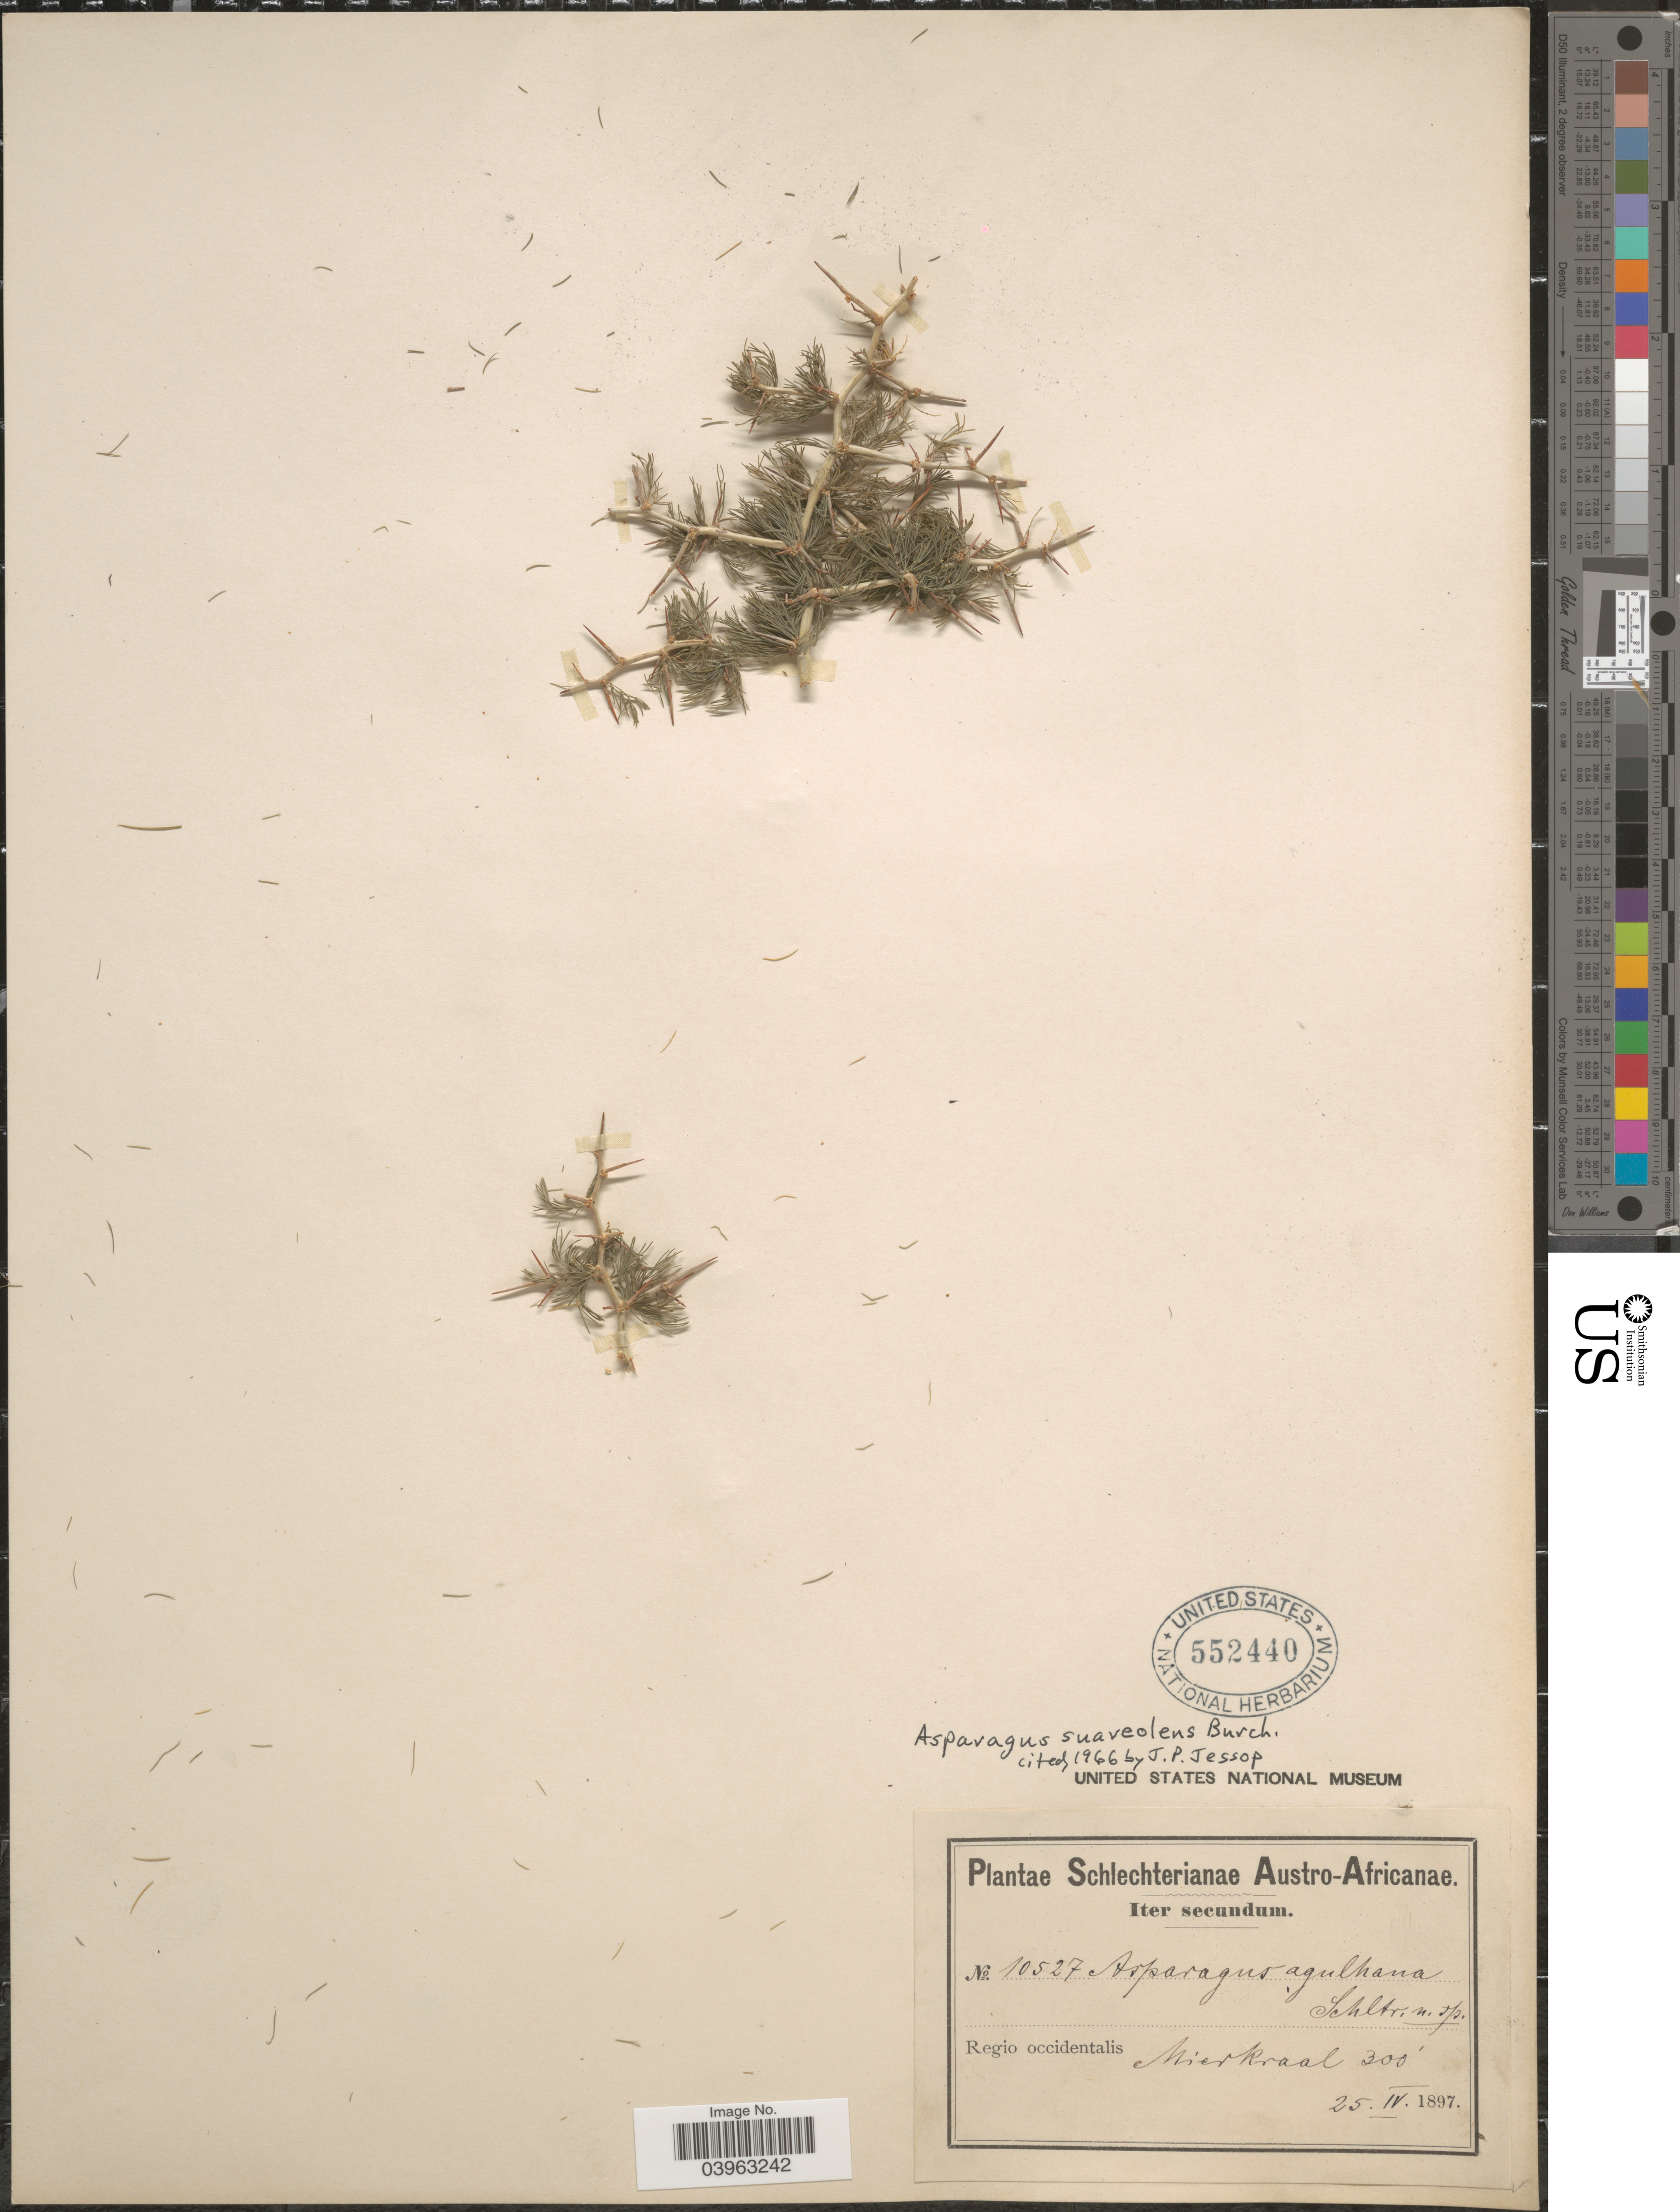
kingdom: Plantae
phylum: Tracheophyta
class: Liliopsida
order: Asparagales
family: Asparagaceae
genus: Asparagus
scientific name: Asparagus suaveolens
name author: Burch.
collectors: Schlechter, --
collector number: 10527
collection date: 1897-04-25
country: South Africa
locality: Austro-Africanae. Regio occidentalis Mierkraal.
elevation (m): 91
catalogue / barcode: US 552440